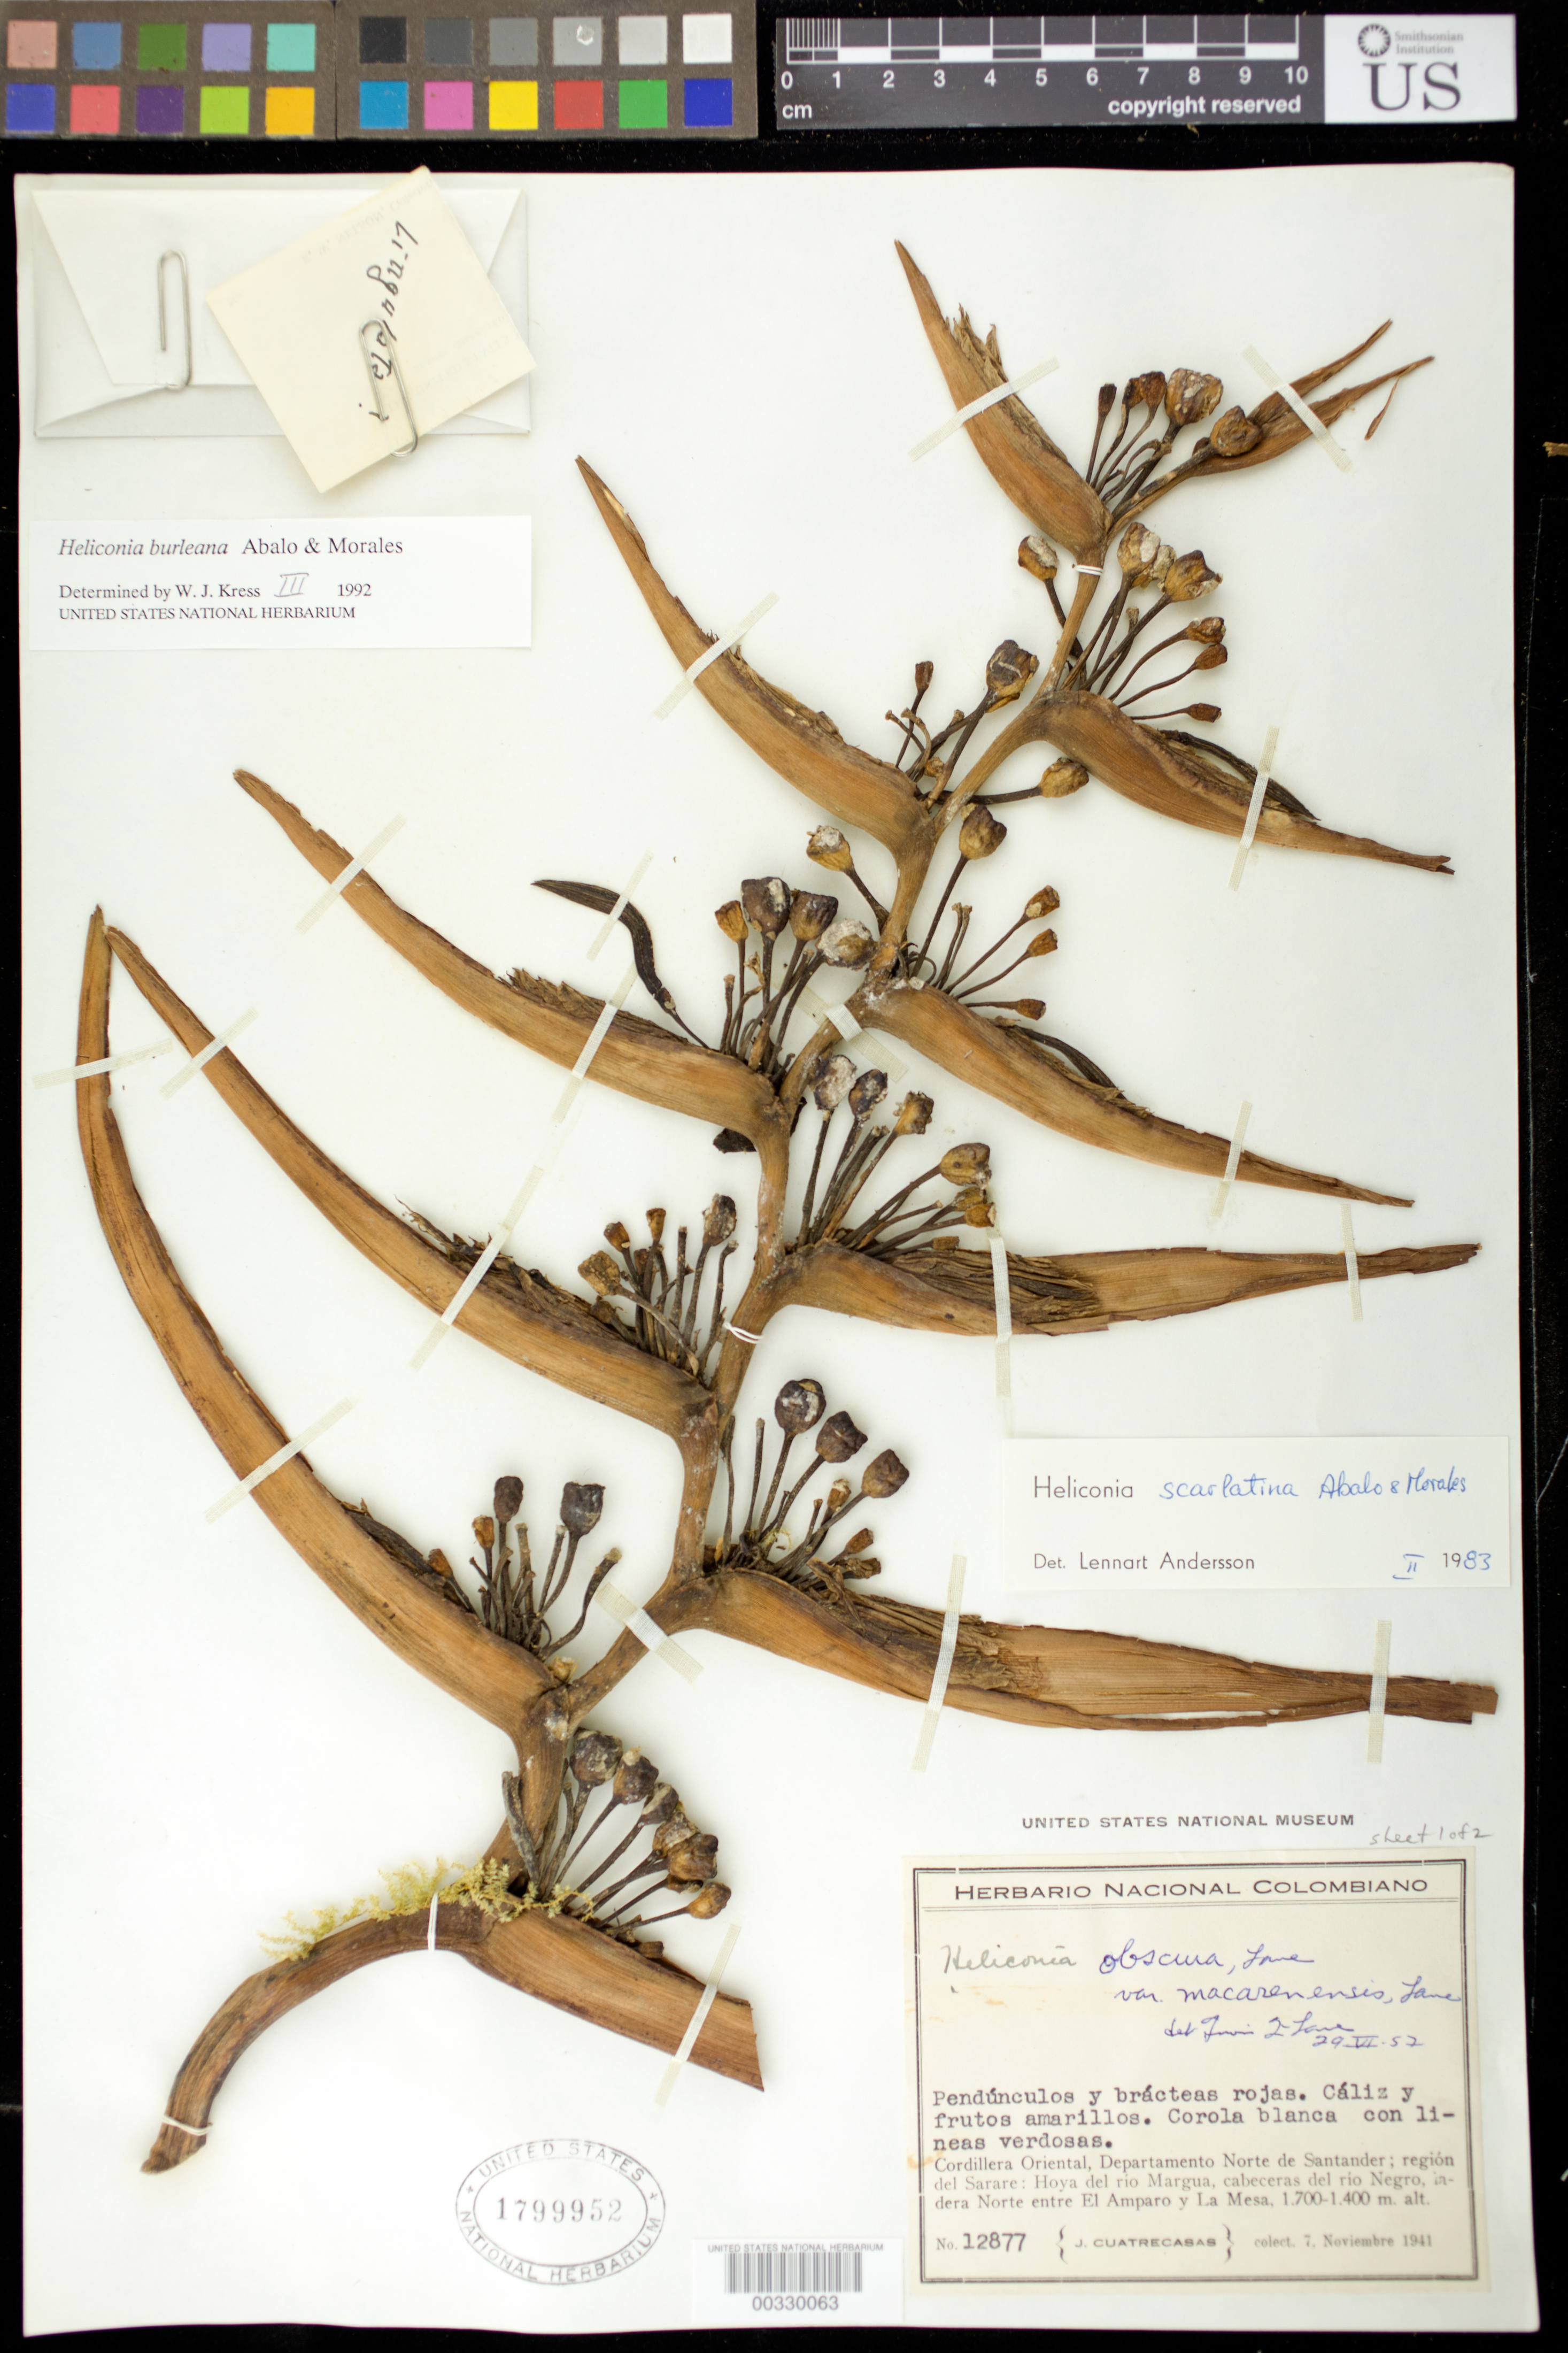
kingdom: Plantae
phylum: Tracheophyta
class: Liliopsida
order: Zingiberales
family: Heliconiaceae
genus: Heliconia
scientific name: Heliconia burleana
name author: Abalo & G. Morales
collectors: J. Cuatrecasas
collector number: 12877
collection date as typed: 07 Nov 1941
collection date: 1941-11-07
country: Colombia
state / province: Norte de Santander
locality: Cordillera Oriental, region of Sarare, Valley of Rio Margua, chief city of Rio Negro, slope n between El Amparo and La Mesa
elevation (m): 1400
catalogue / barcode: US 1799952